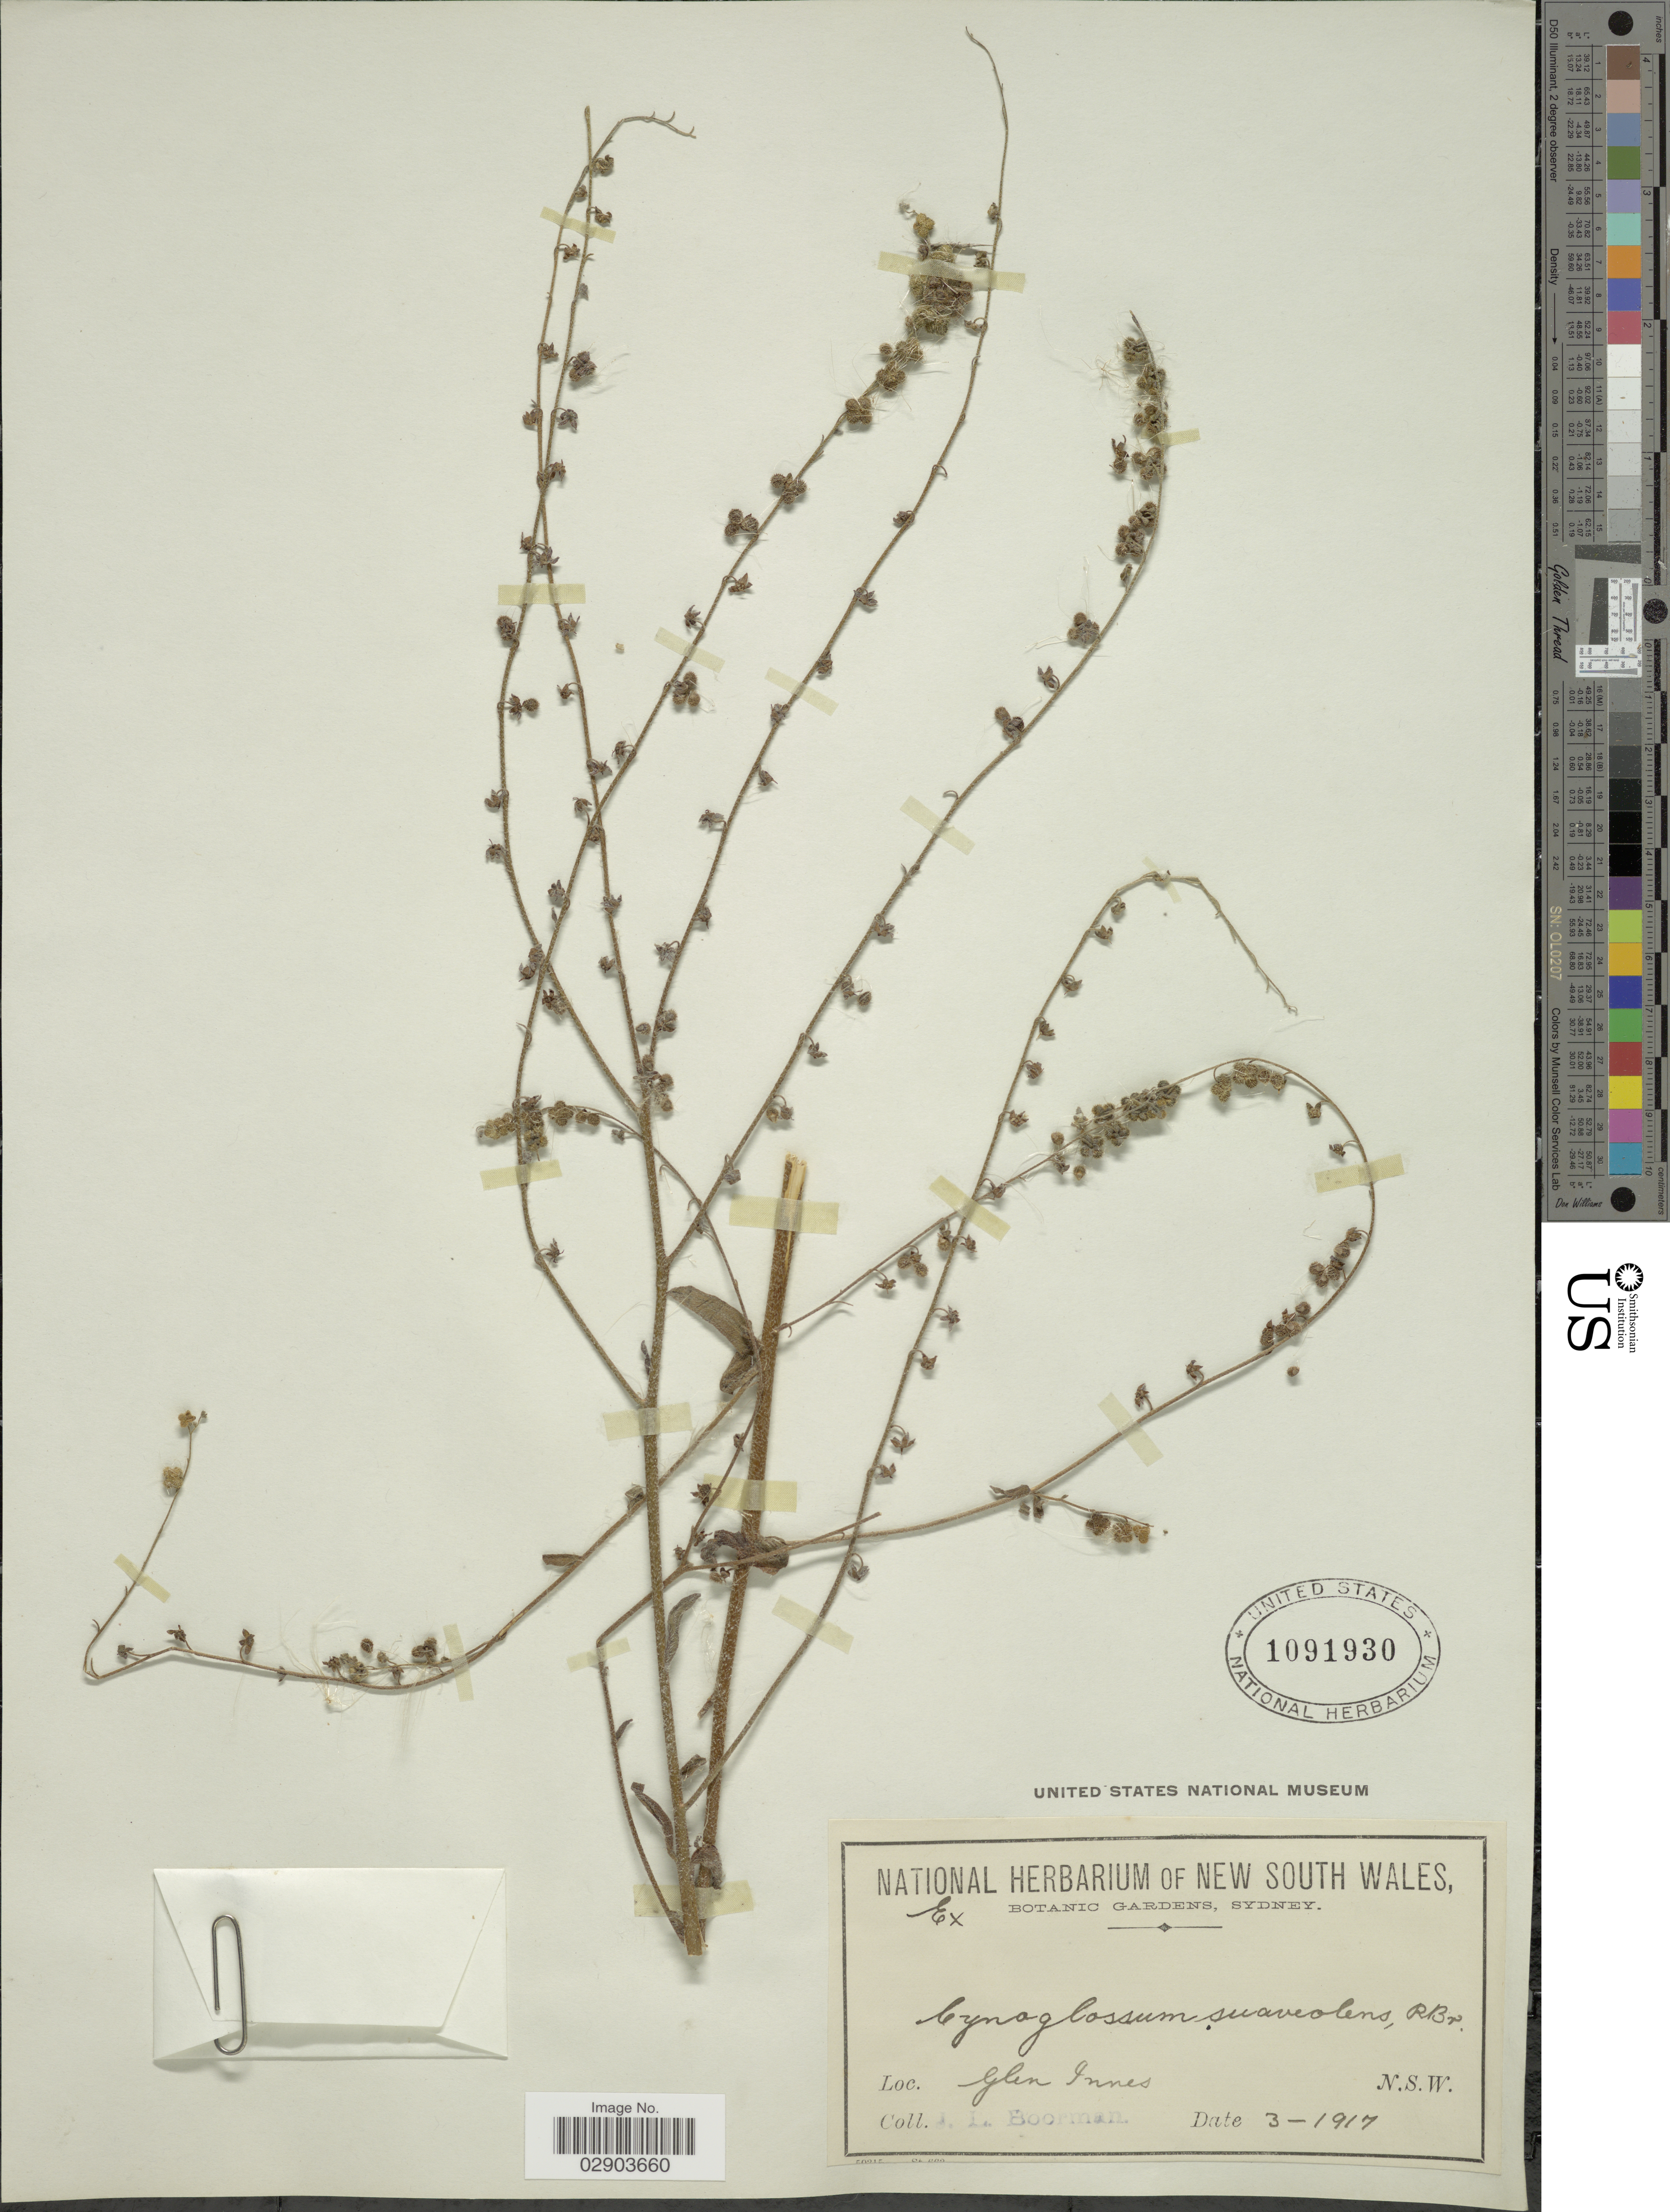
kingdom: Plantae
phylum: Tracheophyta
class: Magnoliopsida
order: Boraginales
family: Boraginaceae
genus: Cynoglossum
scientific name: Cynoglossum suaveolens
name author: R. Br.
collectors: J. Boorman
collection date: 1917-03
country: Australia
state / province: New South Wales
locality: Glen Innes.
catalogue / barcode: US 1091930